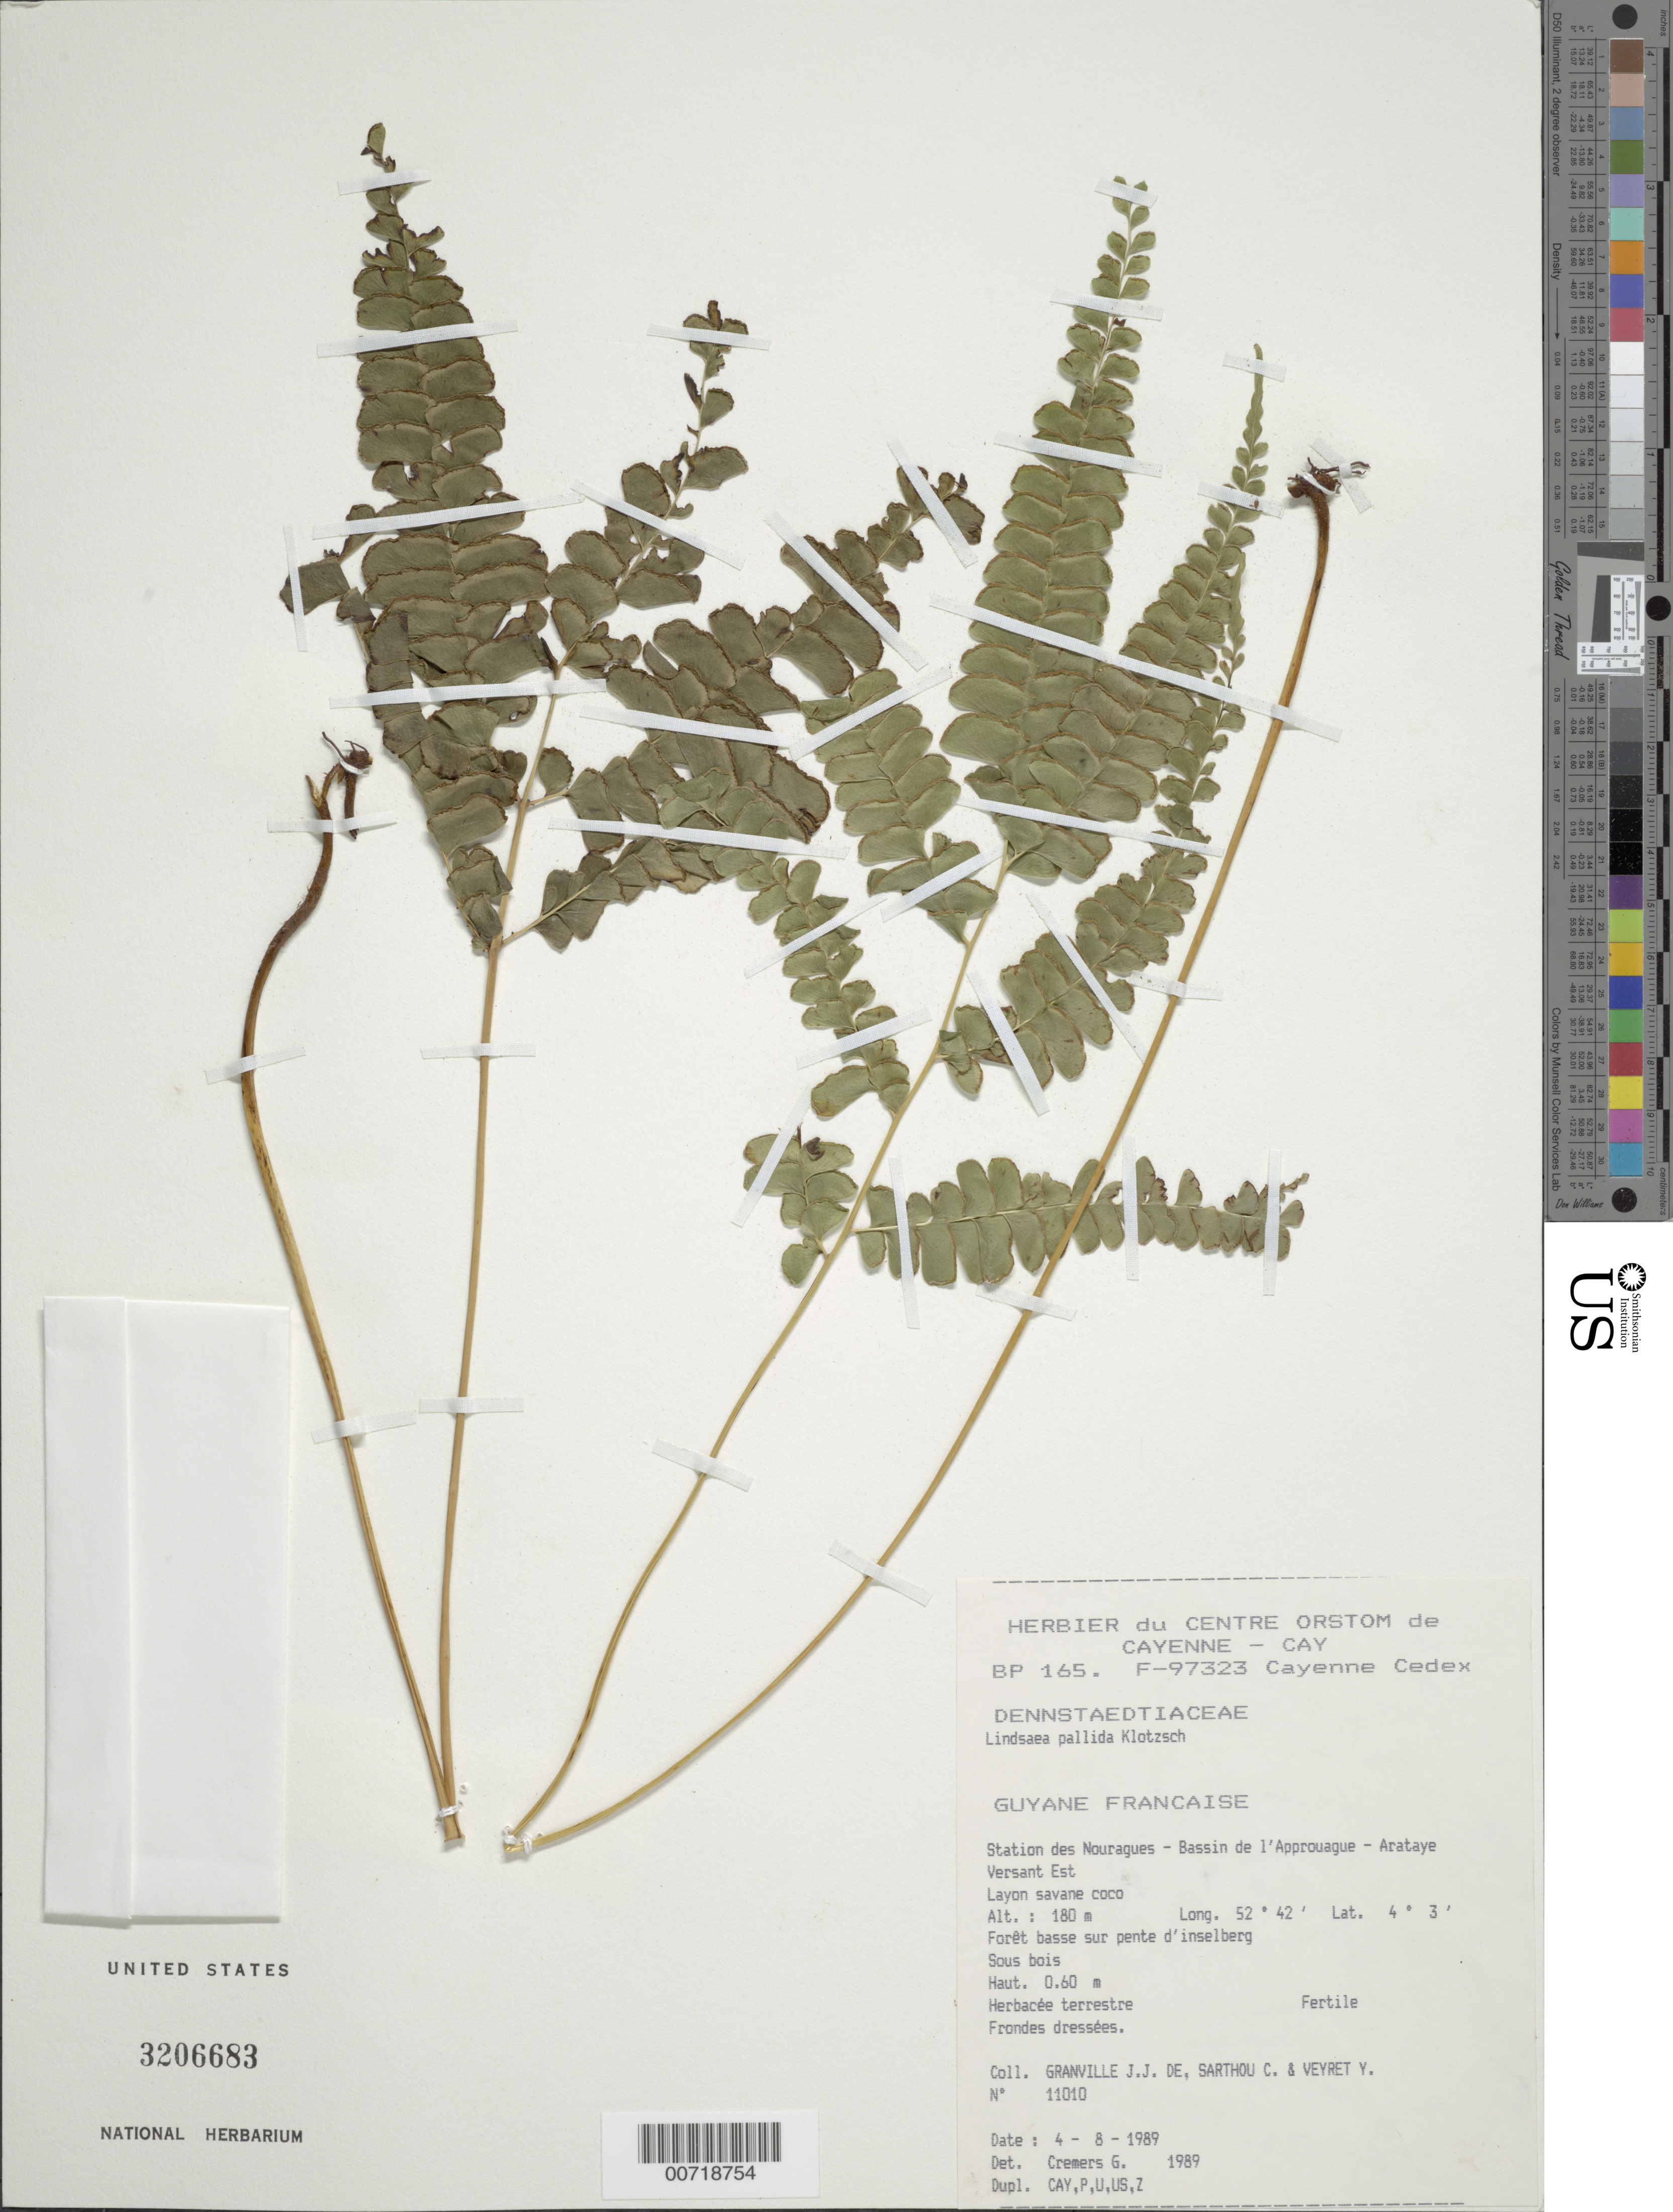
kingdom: Plantae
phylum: Tracheophyta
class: Polypodiopsida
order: Polypodiales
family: Lindsaeaceae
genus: Lindsaea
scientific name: Lindsaea pallida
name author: Klotzsch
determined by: Cremers, Georges A.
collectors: J.-J. de Granville, C. Sarthou & Y. Veyret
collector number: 11010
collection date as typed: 4-Aug-89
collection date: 1989-08-04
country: French Guiana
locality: Station des Nouragues, Bassin de l'Approuague, Arataye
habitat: Low slope forest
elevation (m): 180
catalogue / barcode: US 3206683